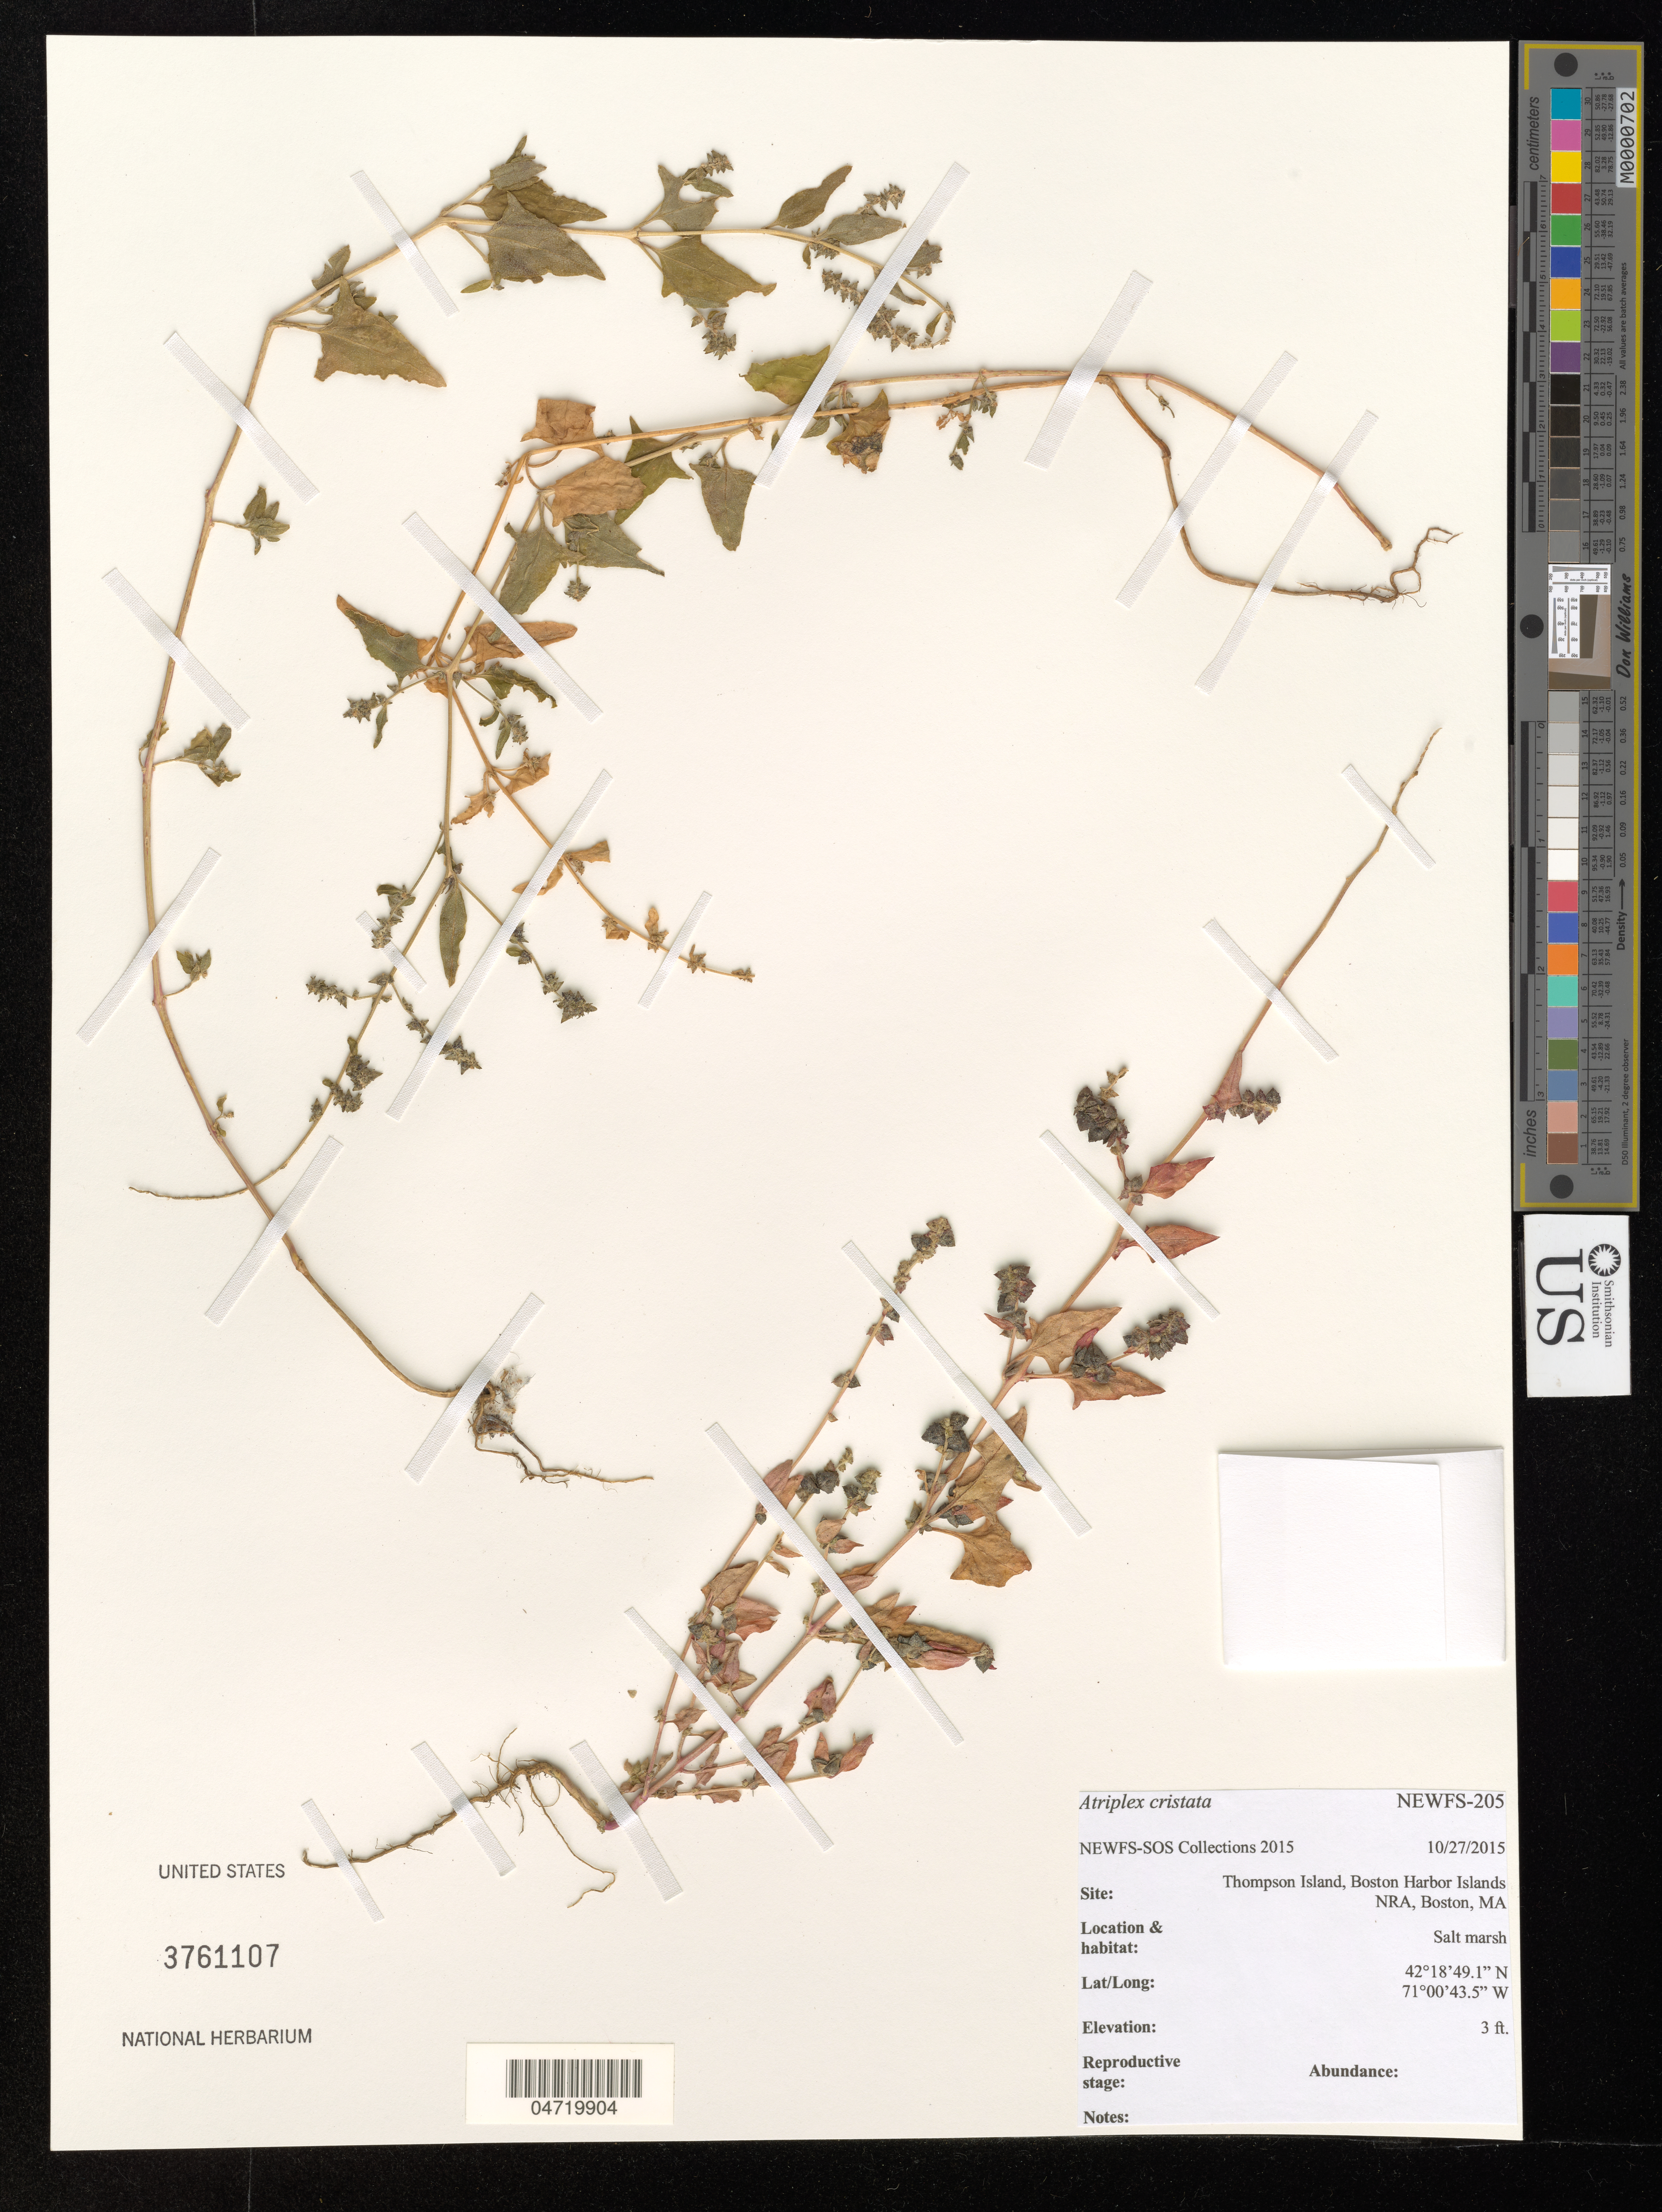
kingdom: Plantae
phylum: Tracheophyta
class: Magnoliopsida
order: Caryophyllales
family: Amaranthaceae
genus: Atriplex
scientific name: Atriplex cristata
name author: Humb. & Bonpl. ex Willd.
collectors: NEWFS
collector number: NEWFS-205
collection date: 2015-10-27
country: United States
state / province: Massachusetts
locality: Thompson Island, Boston Harbor Islands NRA, Boston.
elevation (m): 1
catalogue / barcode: US 3761107